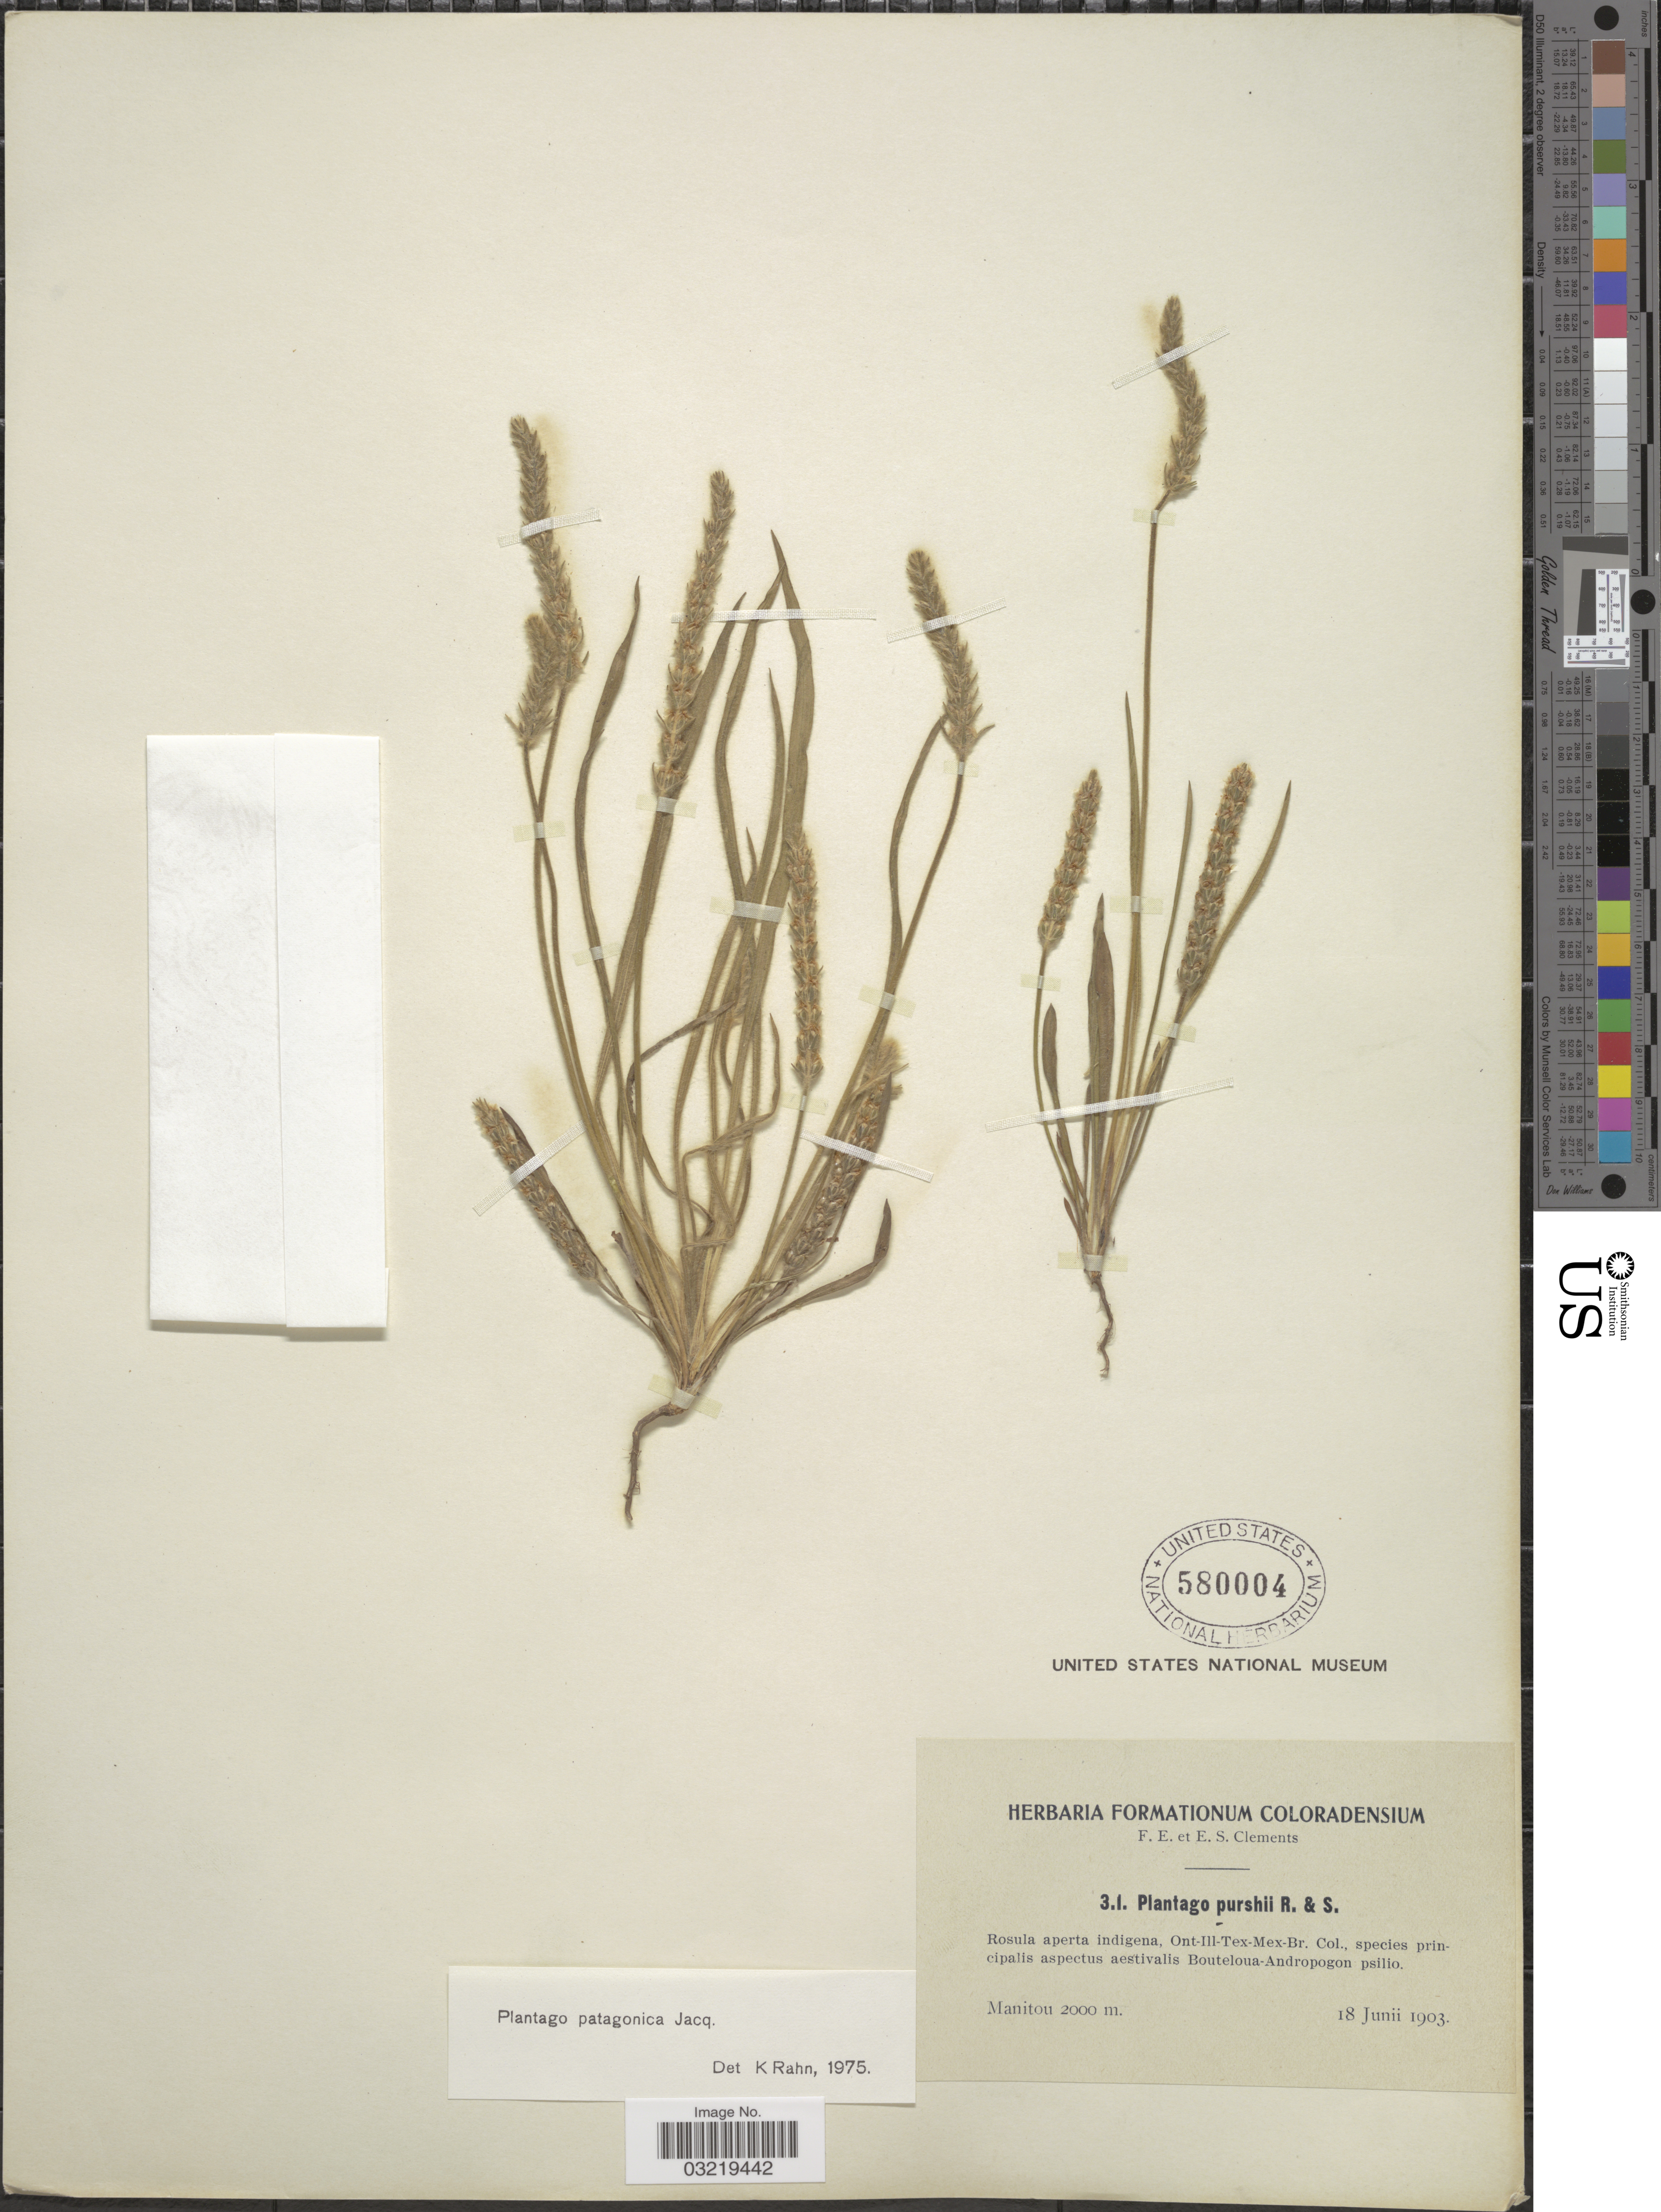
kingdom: Plantae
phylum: Tracheophyta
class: Magnoliopsida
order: Lamiales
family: Plantaginaceae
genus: Plantago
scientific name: Plantago patagonica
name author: Jacq.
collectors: F. E. Clements & E. S. Clements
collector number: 3.1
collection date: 1903-06-18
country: United States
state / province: Colorado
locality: Manitou.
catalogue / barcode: US 580004